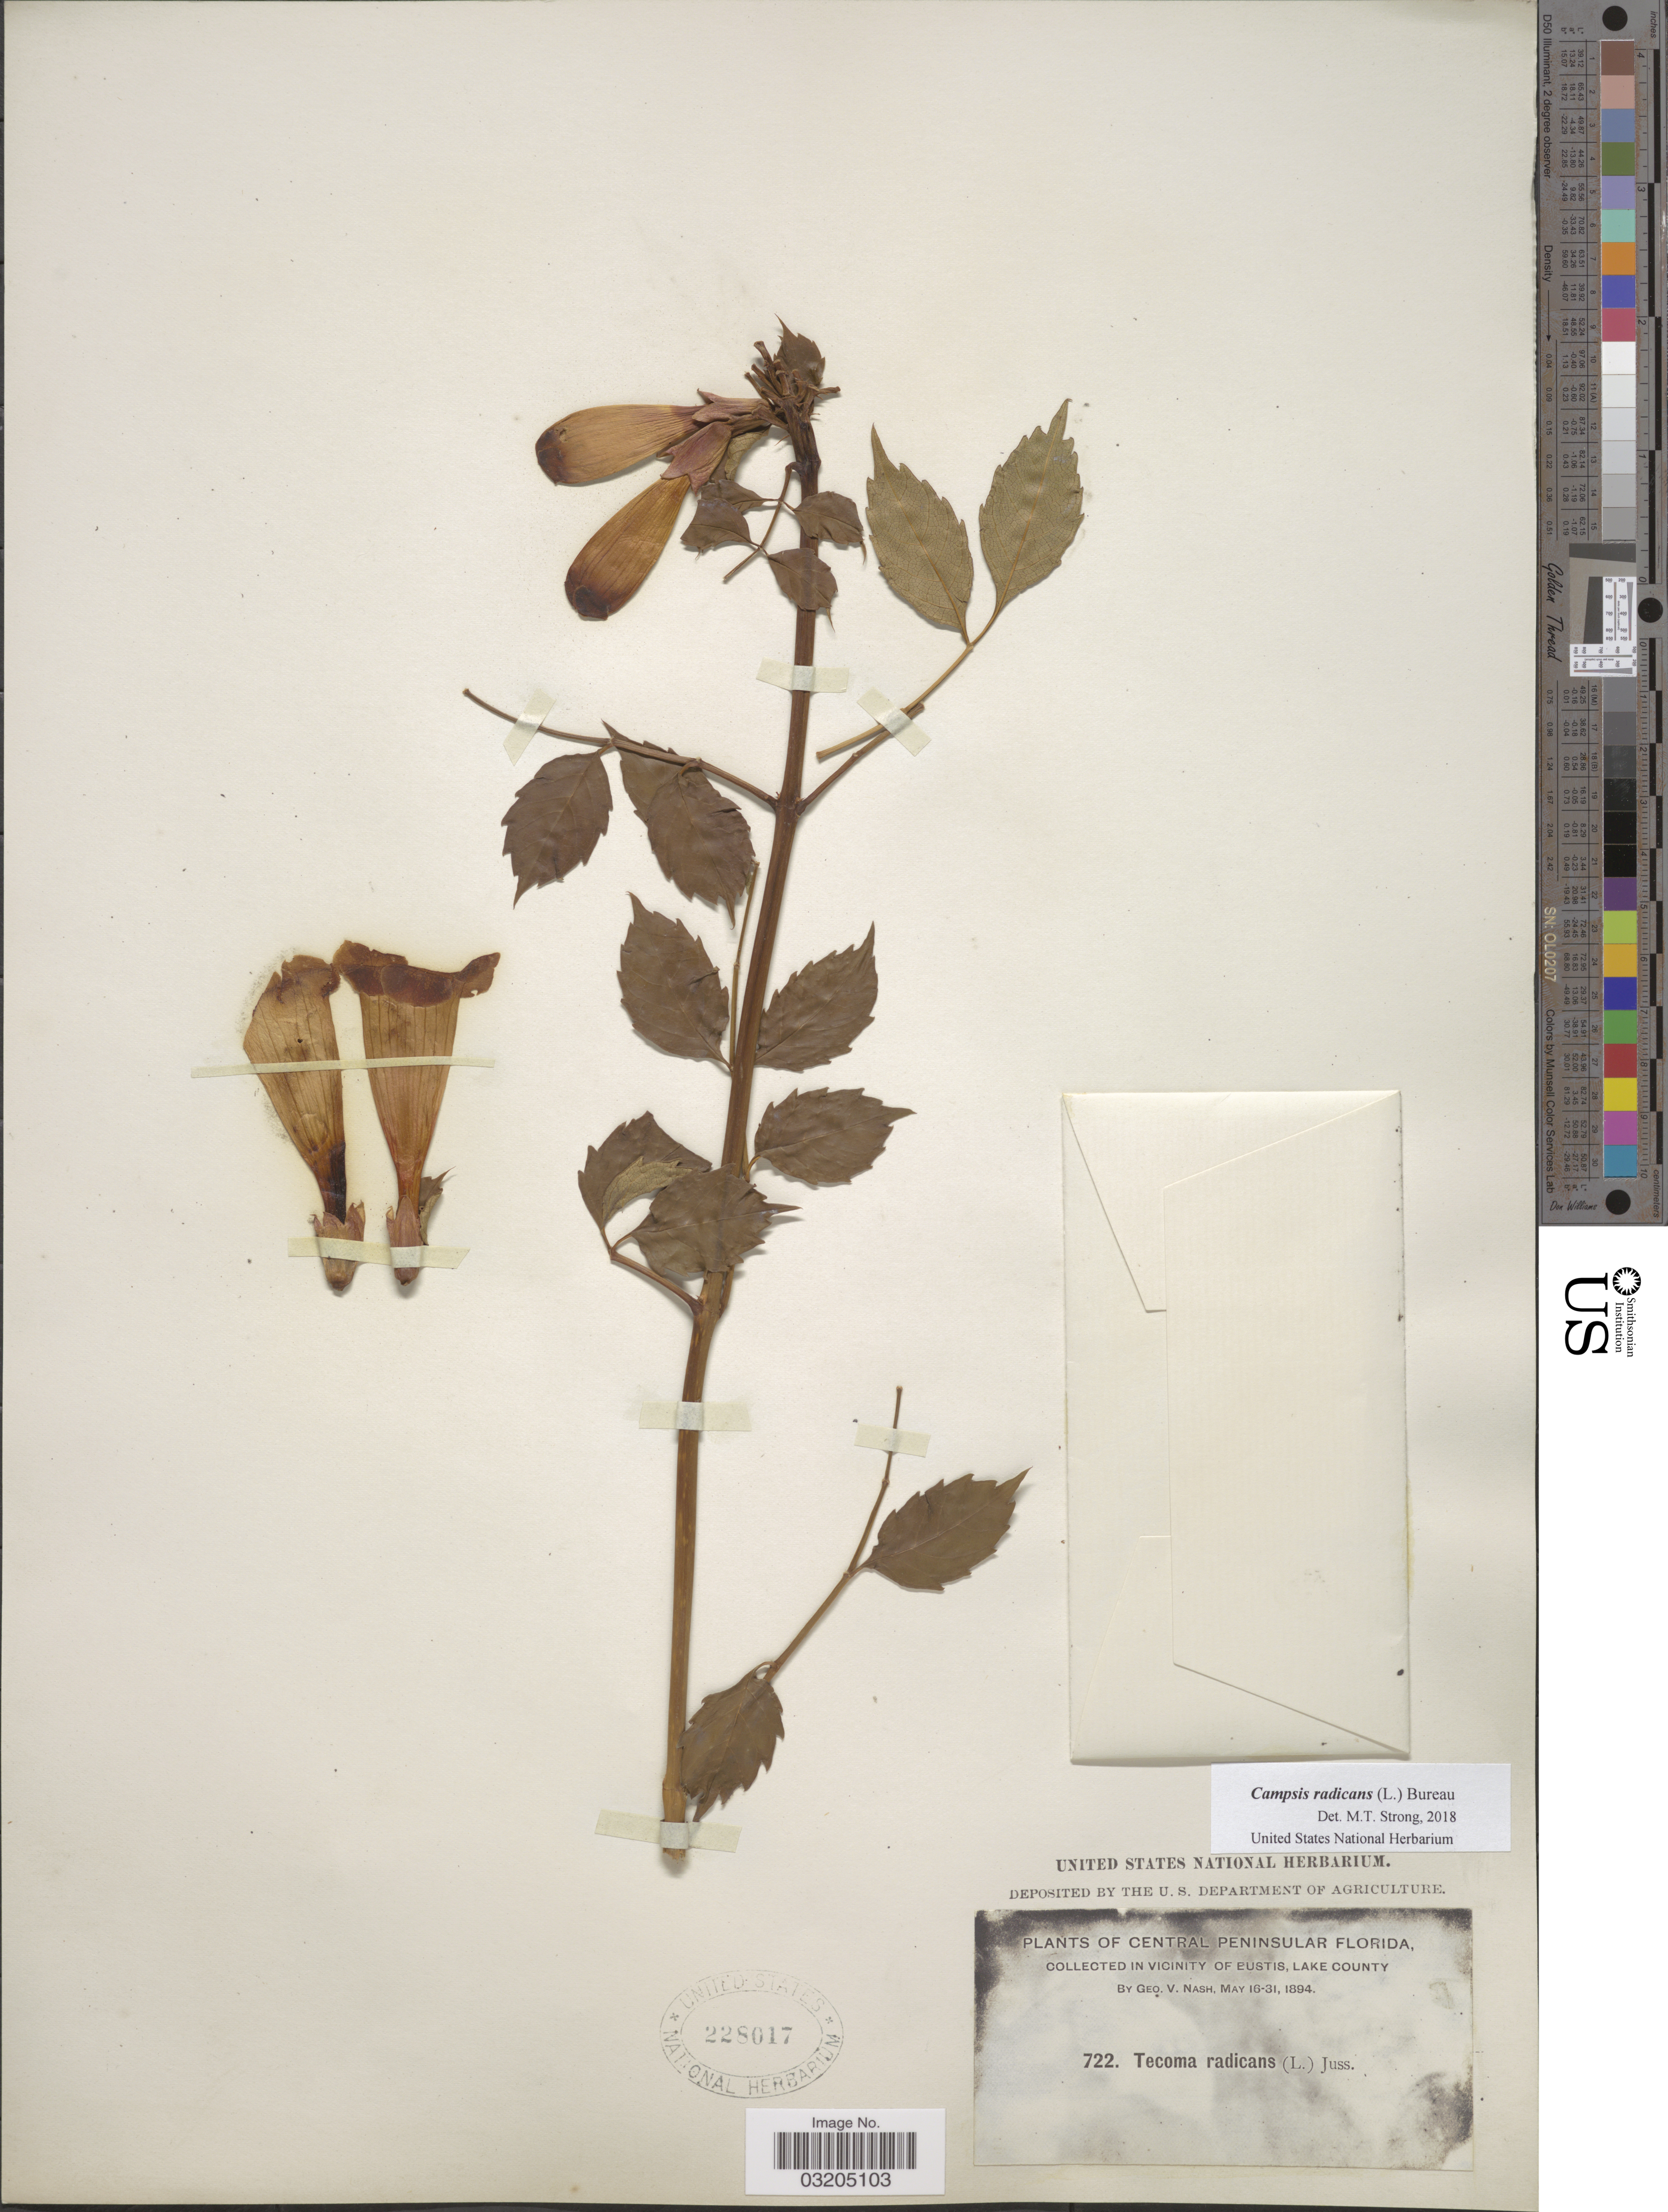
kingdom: Plantae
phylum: Tracheophyta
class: Magnoliopsida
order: Lamiales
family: Bignoniaceae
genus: Campsis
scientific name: Campsis radicans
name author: (L.) Seem.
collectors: G. V. Nash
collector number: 722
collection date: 1894-05-16/1894-05-31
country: United States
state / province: Florida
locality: Central Peninsular Florida. In vicinity of Eustis, Lake County.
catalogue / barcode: US 228017